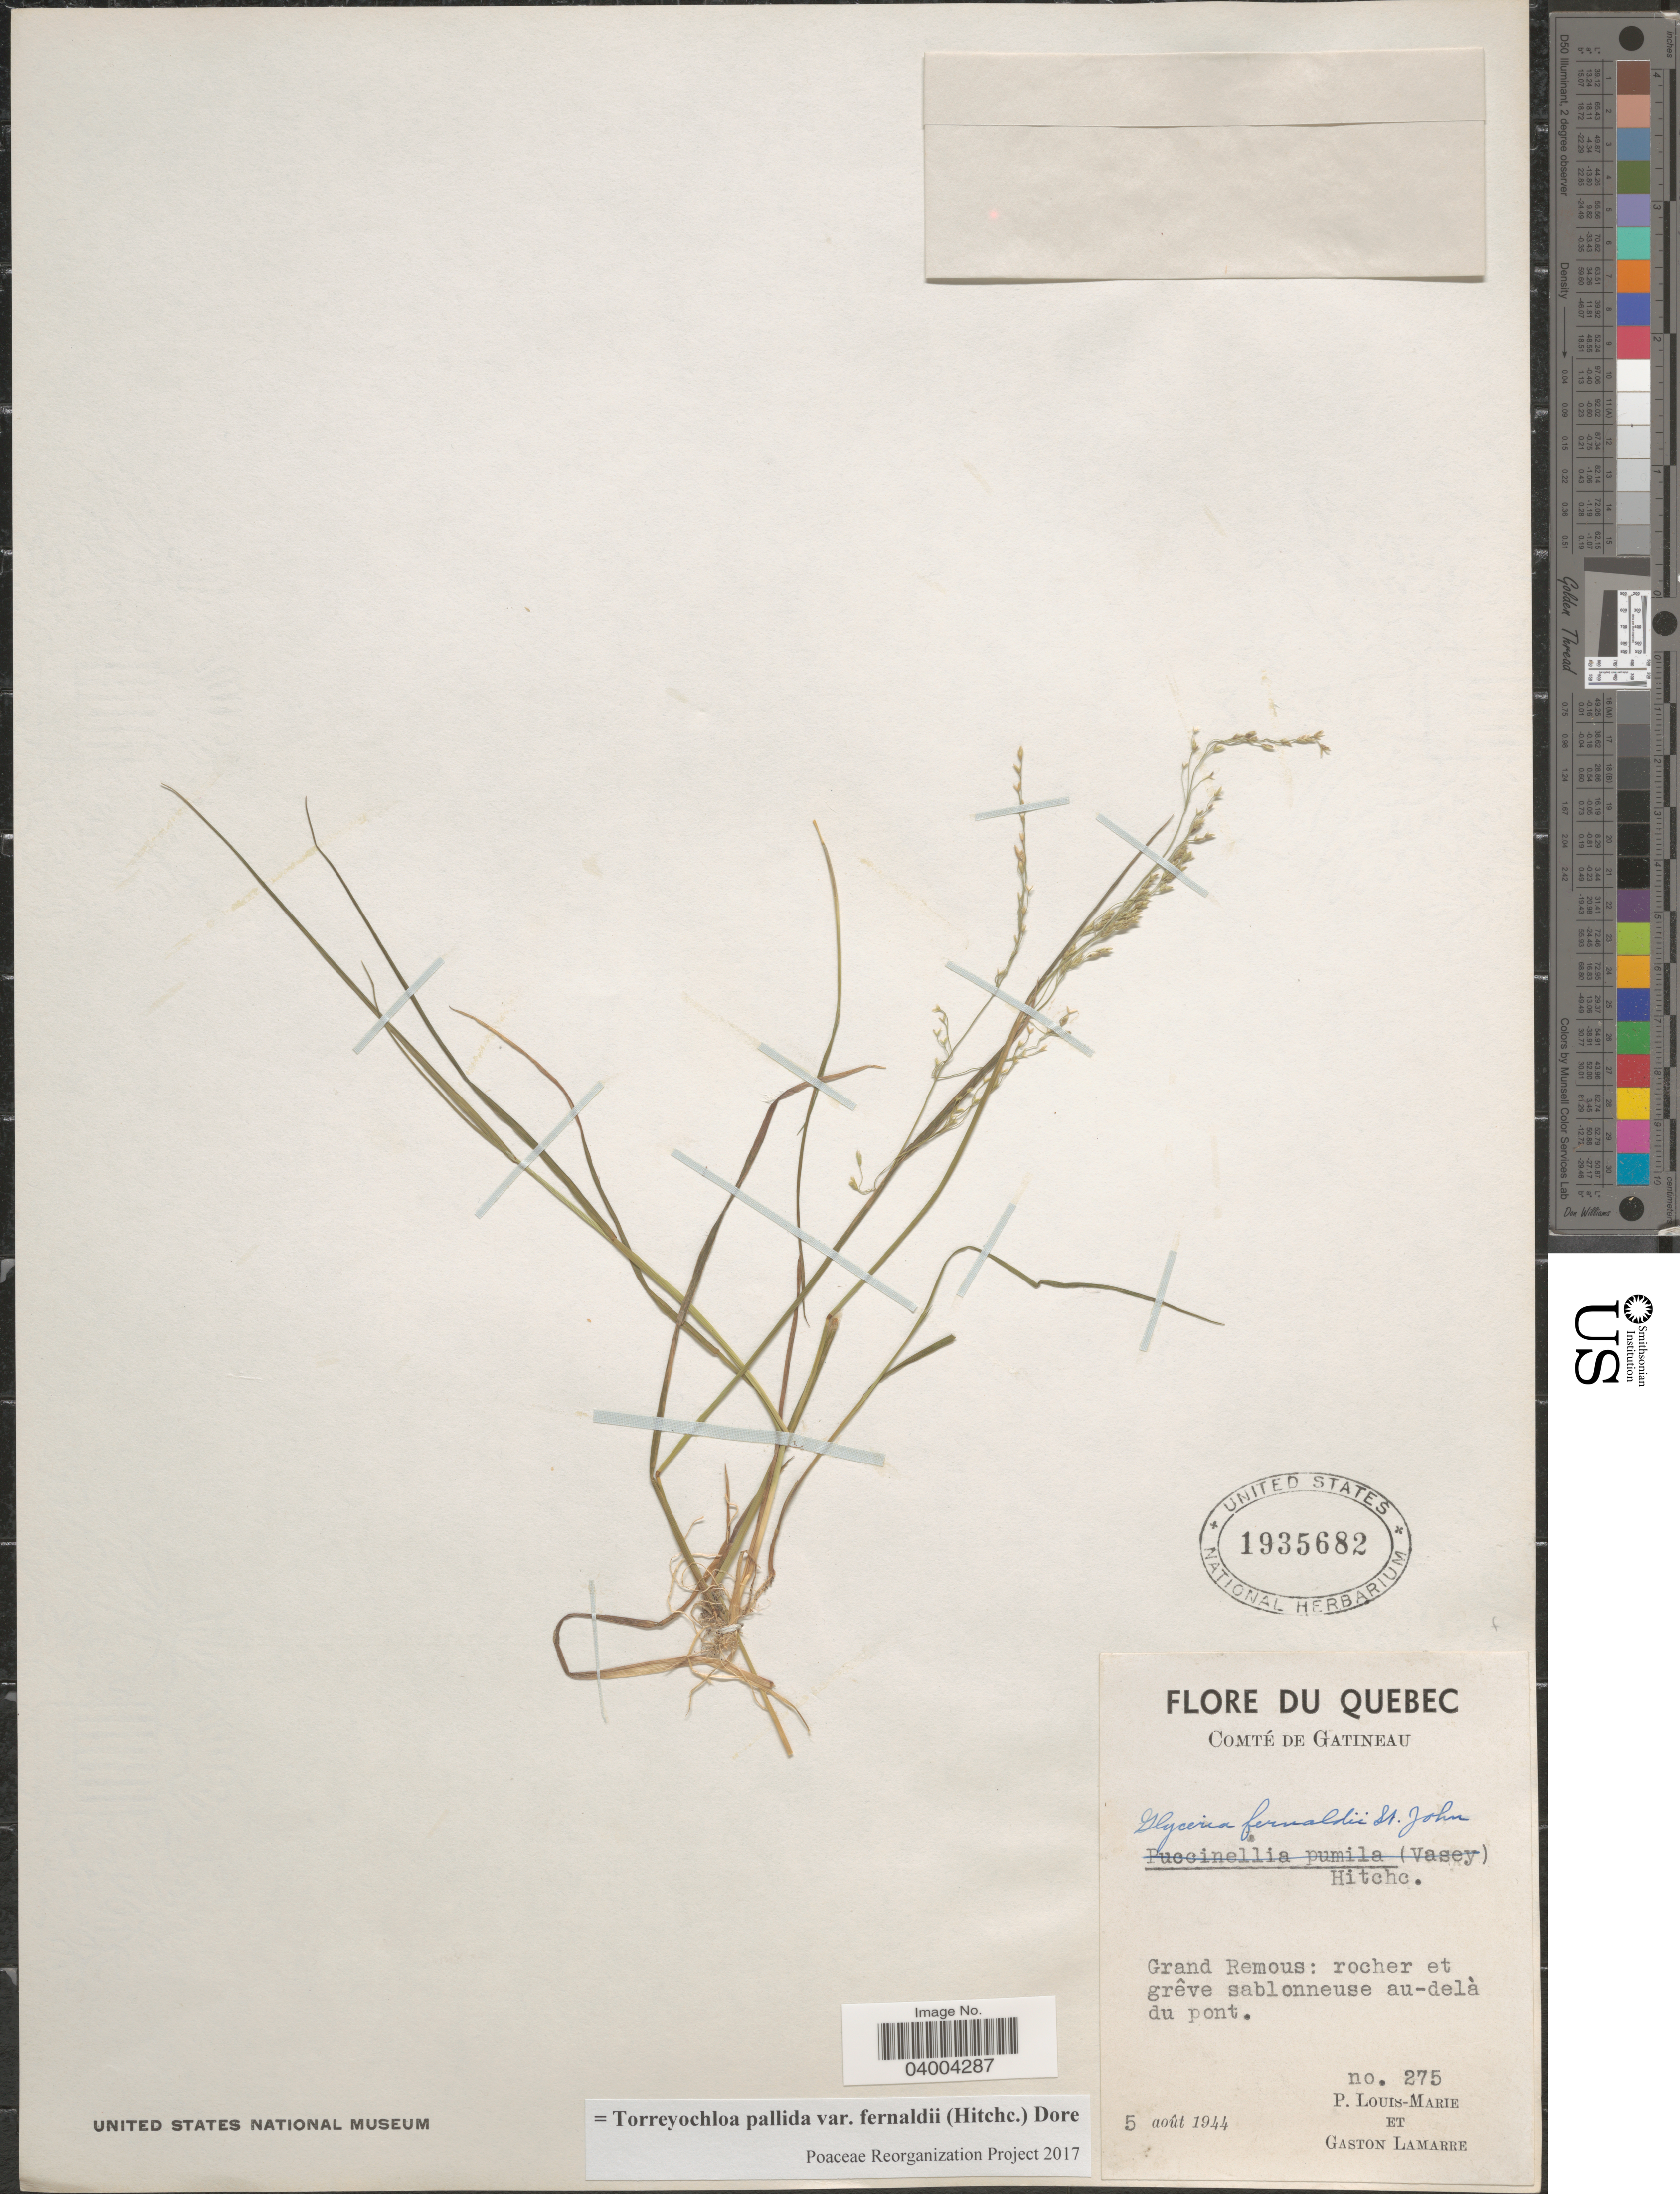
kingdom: Plantae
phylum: Tracheophyta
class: Liliopsida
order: Poales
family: Poaceae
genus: Torreyochloa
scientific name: Torreyochloa pallida var. fernaldii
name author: (Hitchc.) Dore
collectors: L.-M. LaLonde & G. Lamarre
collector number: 275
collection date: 1944-08-05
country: Canada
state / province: Quebec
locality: Comté de Gatineau. Grand Remous: rocher et grêve sablonneuse au-delà du pont.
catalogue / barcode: US 1935682